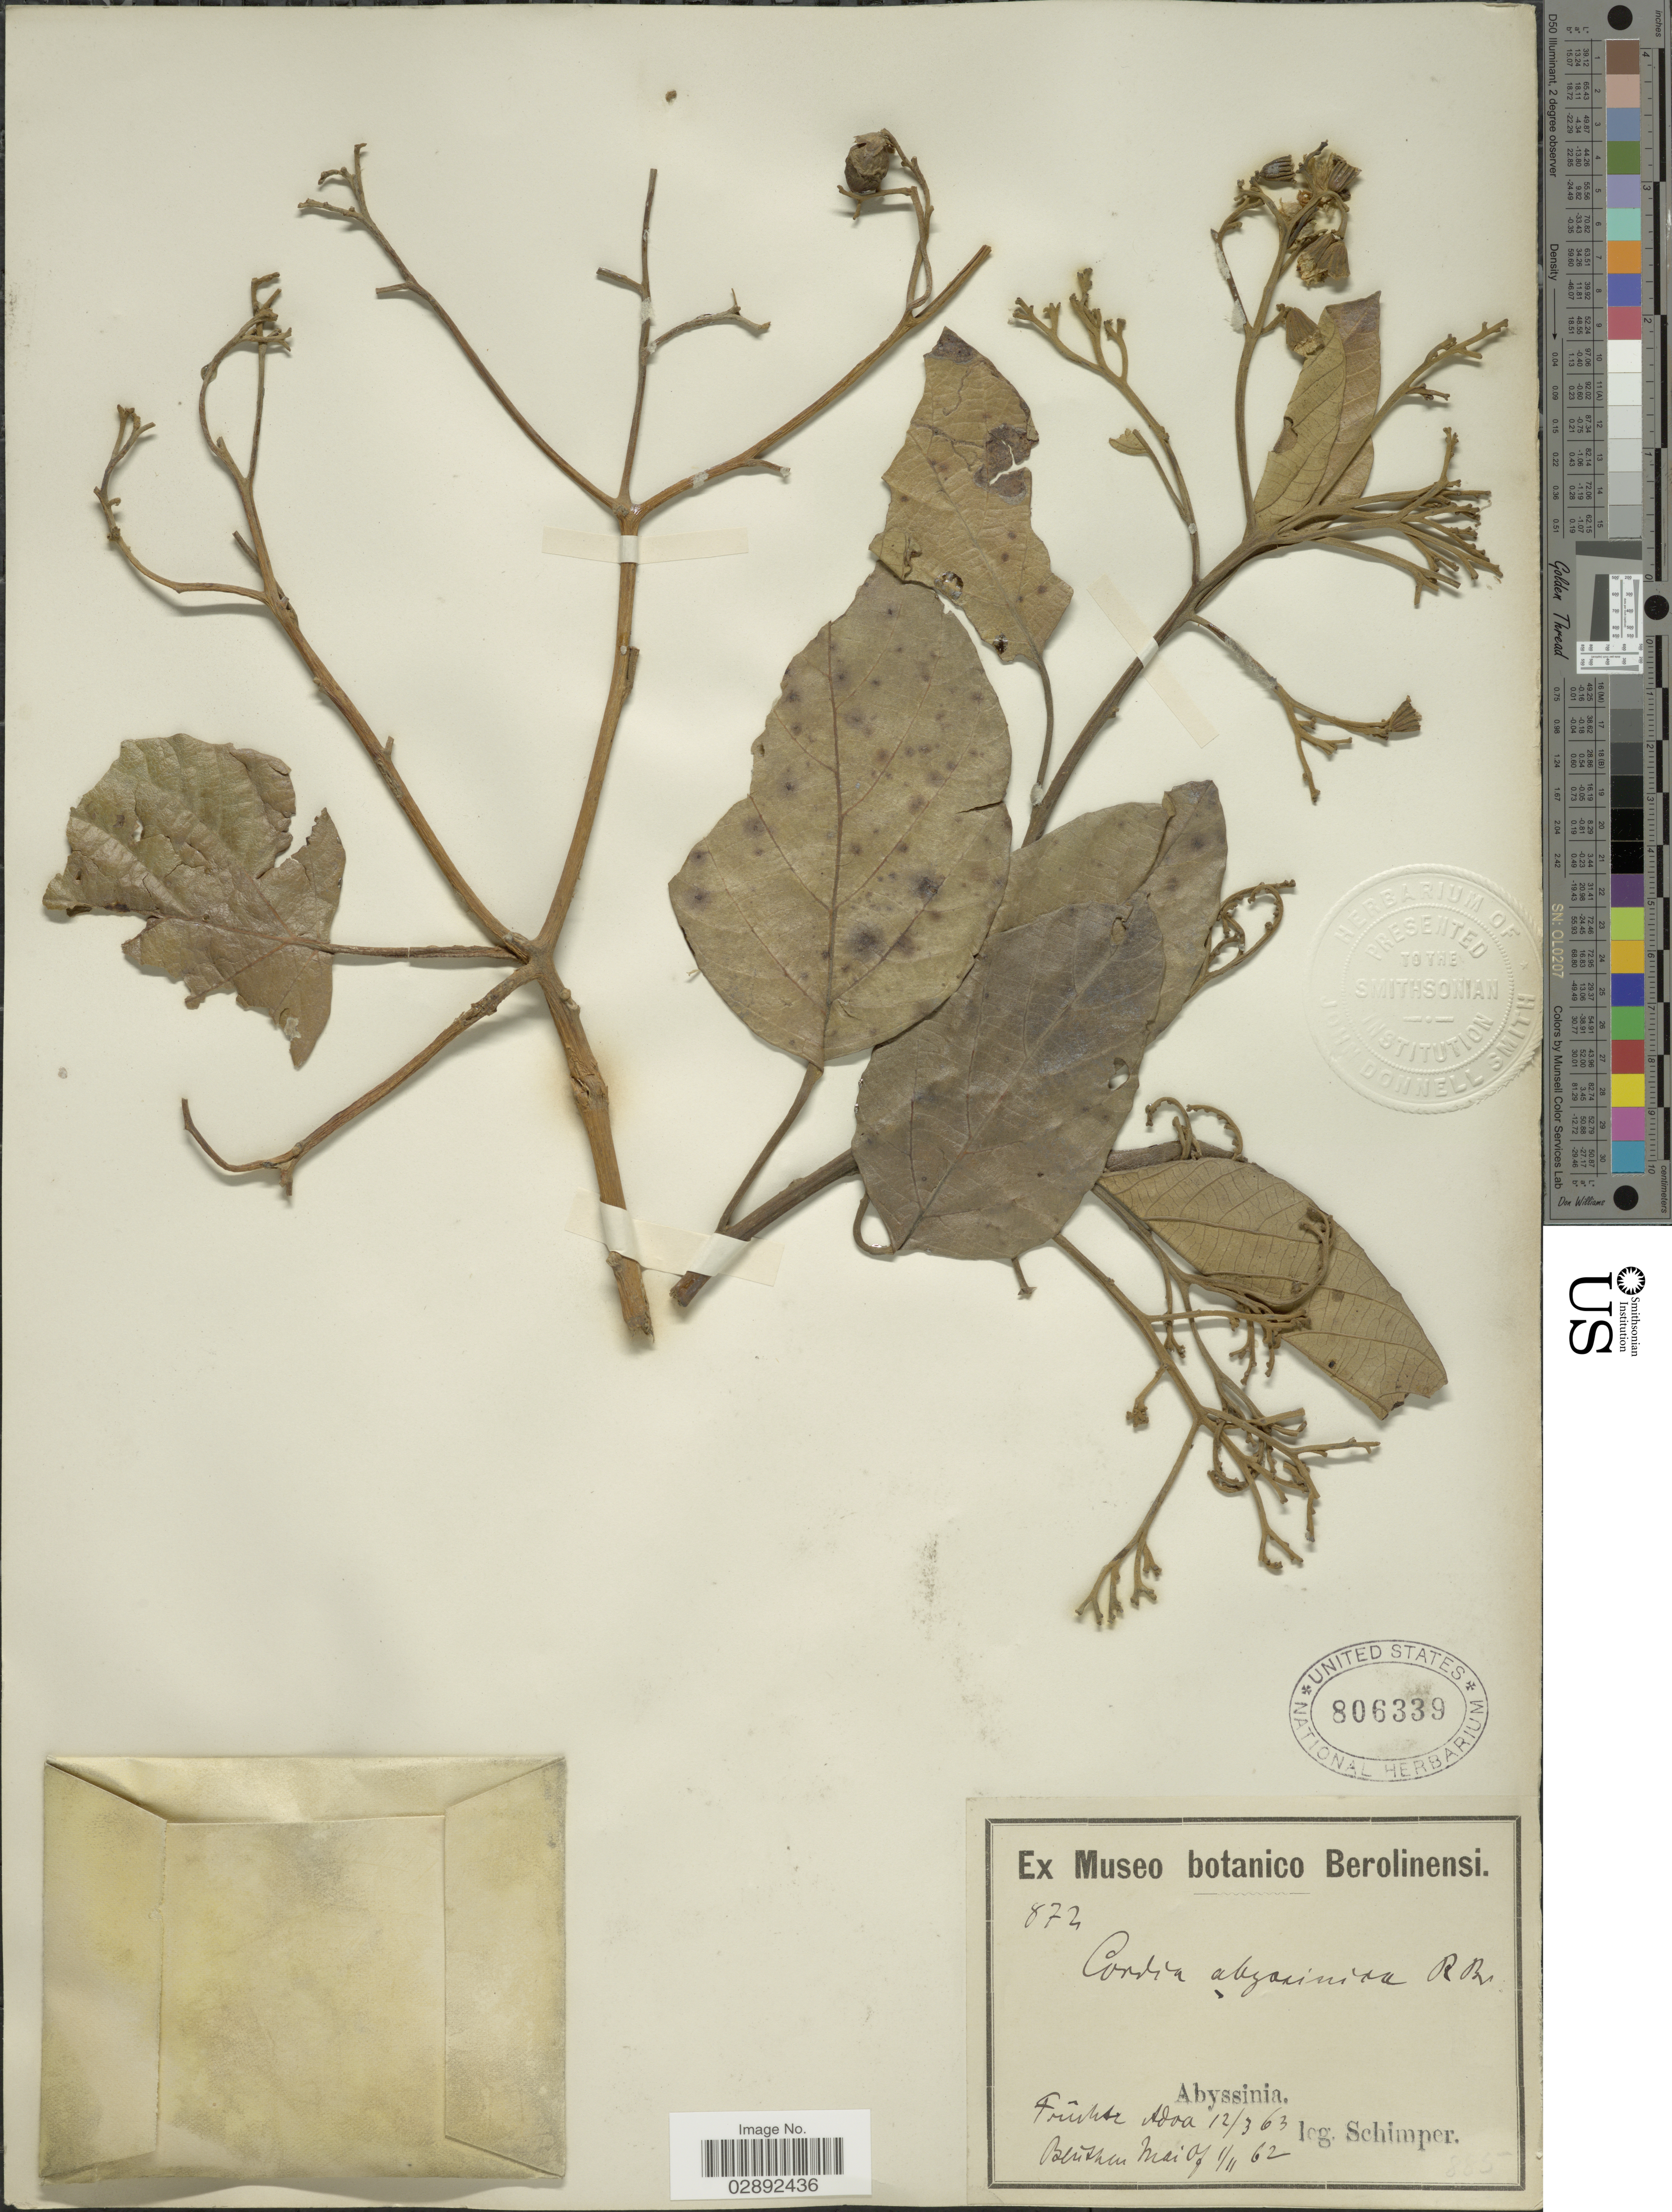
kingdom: Plantae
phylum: Tracheophyta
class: Magnoliopsida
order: Boraginales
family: Cordiaceae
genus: Cordia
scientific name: Cordia africana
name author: Lam.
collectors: -. Schimper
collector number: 872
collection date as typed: Transcribed d/m/y: 1/11/62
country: Eritrea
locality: Abyssinia.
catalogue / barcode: US 806339